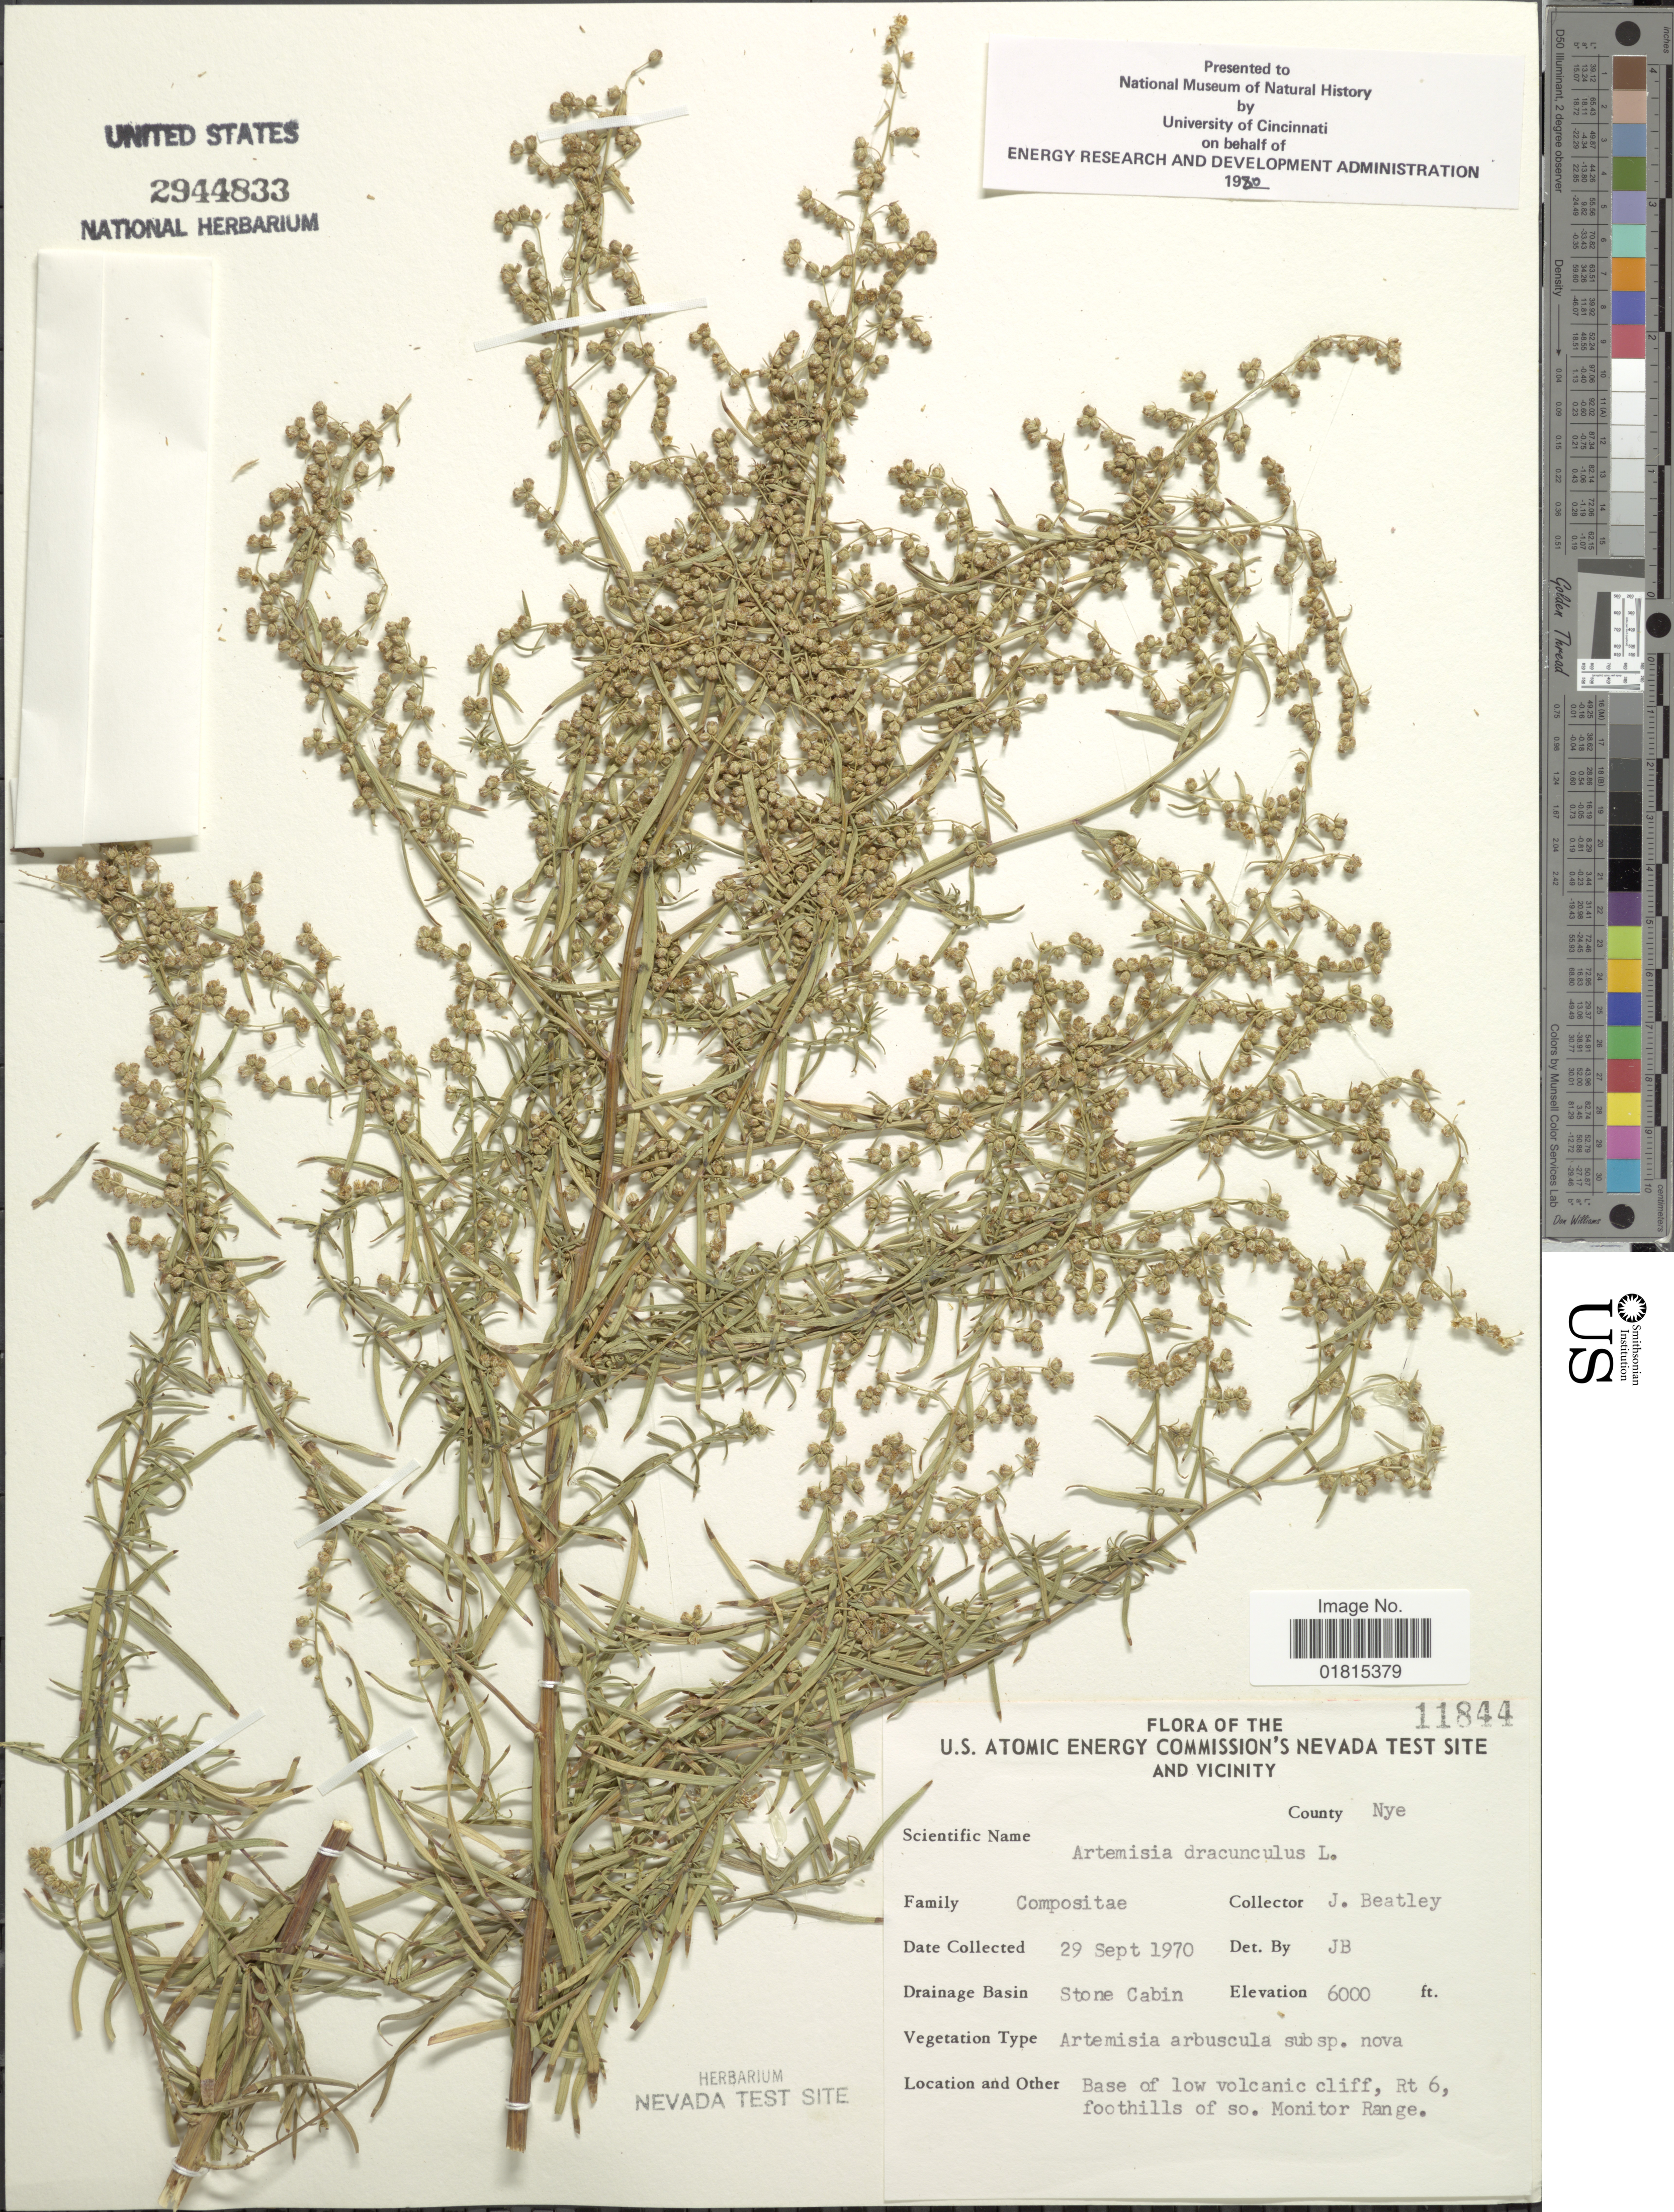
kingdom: Plantae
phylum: Tracheophyta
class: Magnoliopsida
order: Asterales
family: Asteraceae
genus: Artemisia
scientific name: Artemisia dracunculoides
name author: Pursh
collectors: J. C. Beatley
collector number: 11844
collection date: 1970-09-29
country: United States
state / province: Nevada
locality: U.S. Atomic Energy Commission's Nevada test site and vicinity. County Nye. Stone Cabin. Base of low volcanic cliff, Rt 6, foothills of so. Monitor Range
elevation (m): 1829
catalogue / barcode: US 2944833